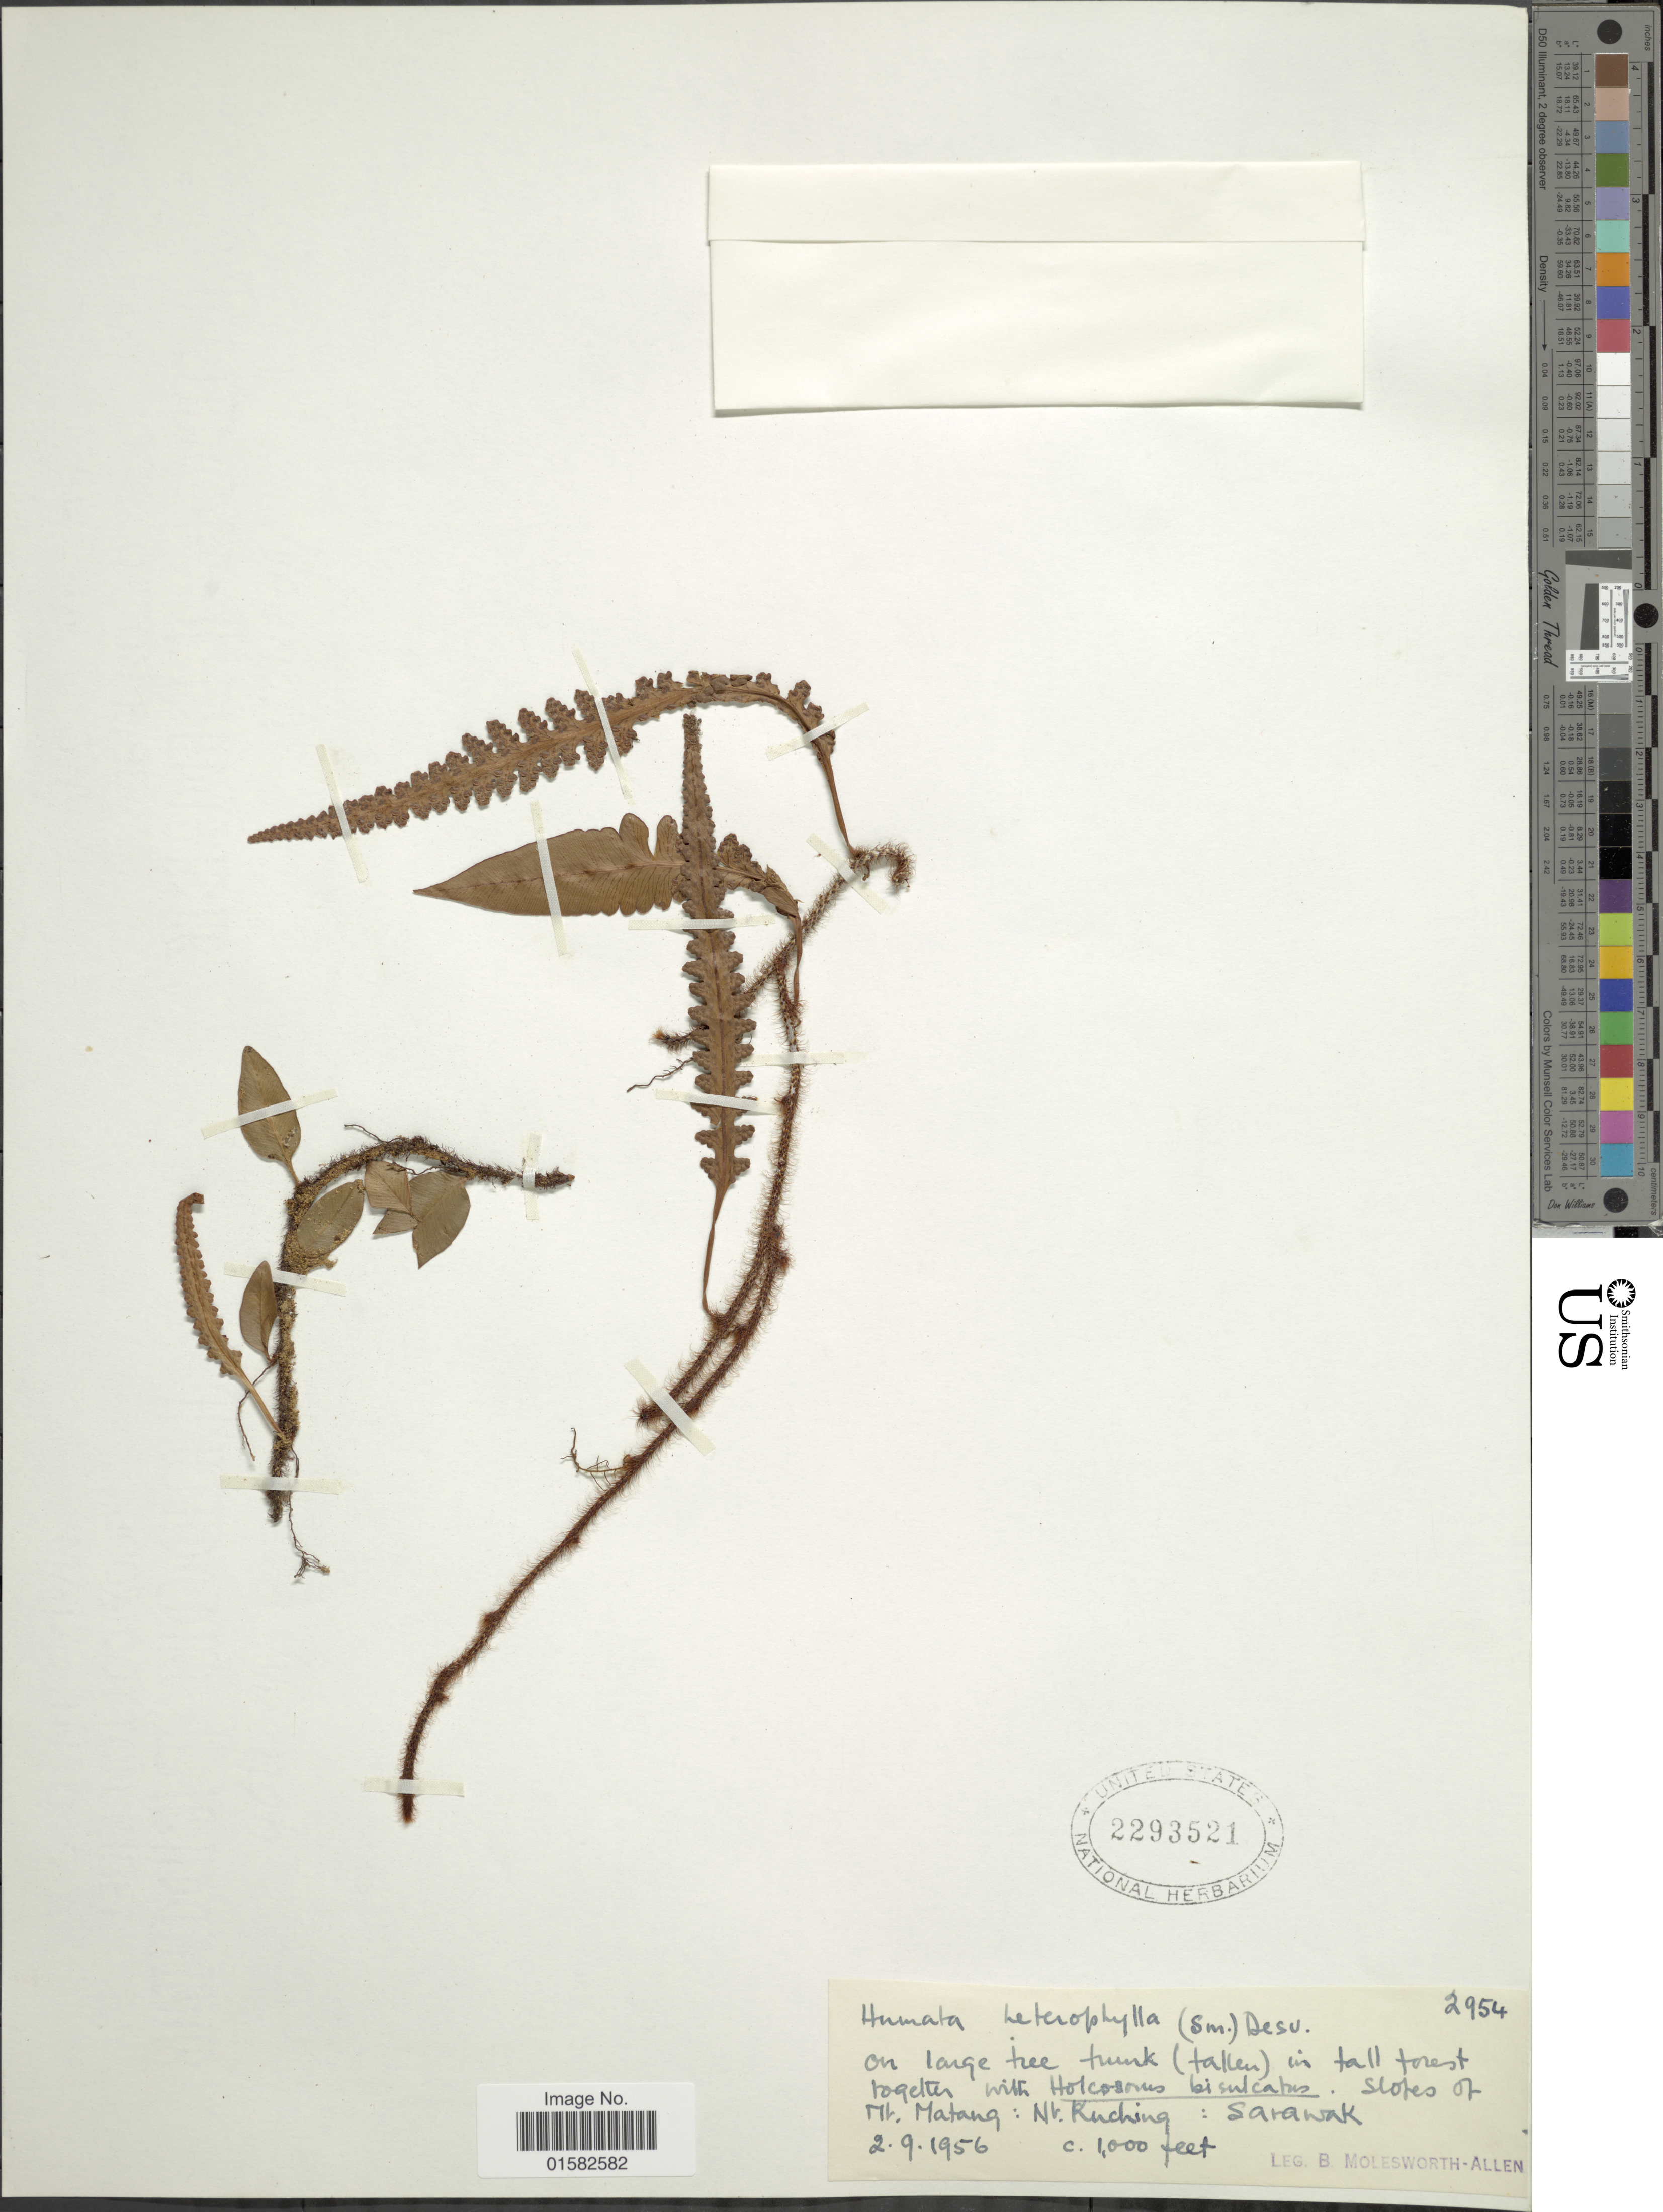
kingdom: Plantae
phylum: Tracheophyta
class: Polypodiopsida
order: Polypodiales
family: Davalliaceae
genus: Humata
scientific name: Humata heterophylla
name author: (Sm.) Desv.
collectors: B. E. G. Molesworth-Allen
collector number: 2954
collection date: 1956-09-02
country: Malaysia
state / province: Sarawak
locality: Slopes of Mt.Matang: Nr.kuching, Sarawak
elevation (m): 305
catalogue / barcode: US 2293521